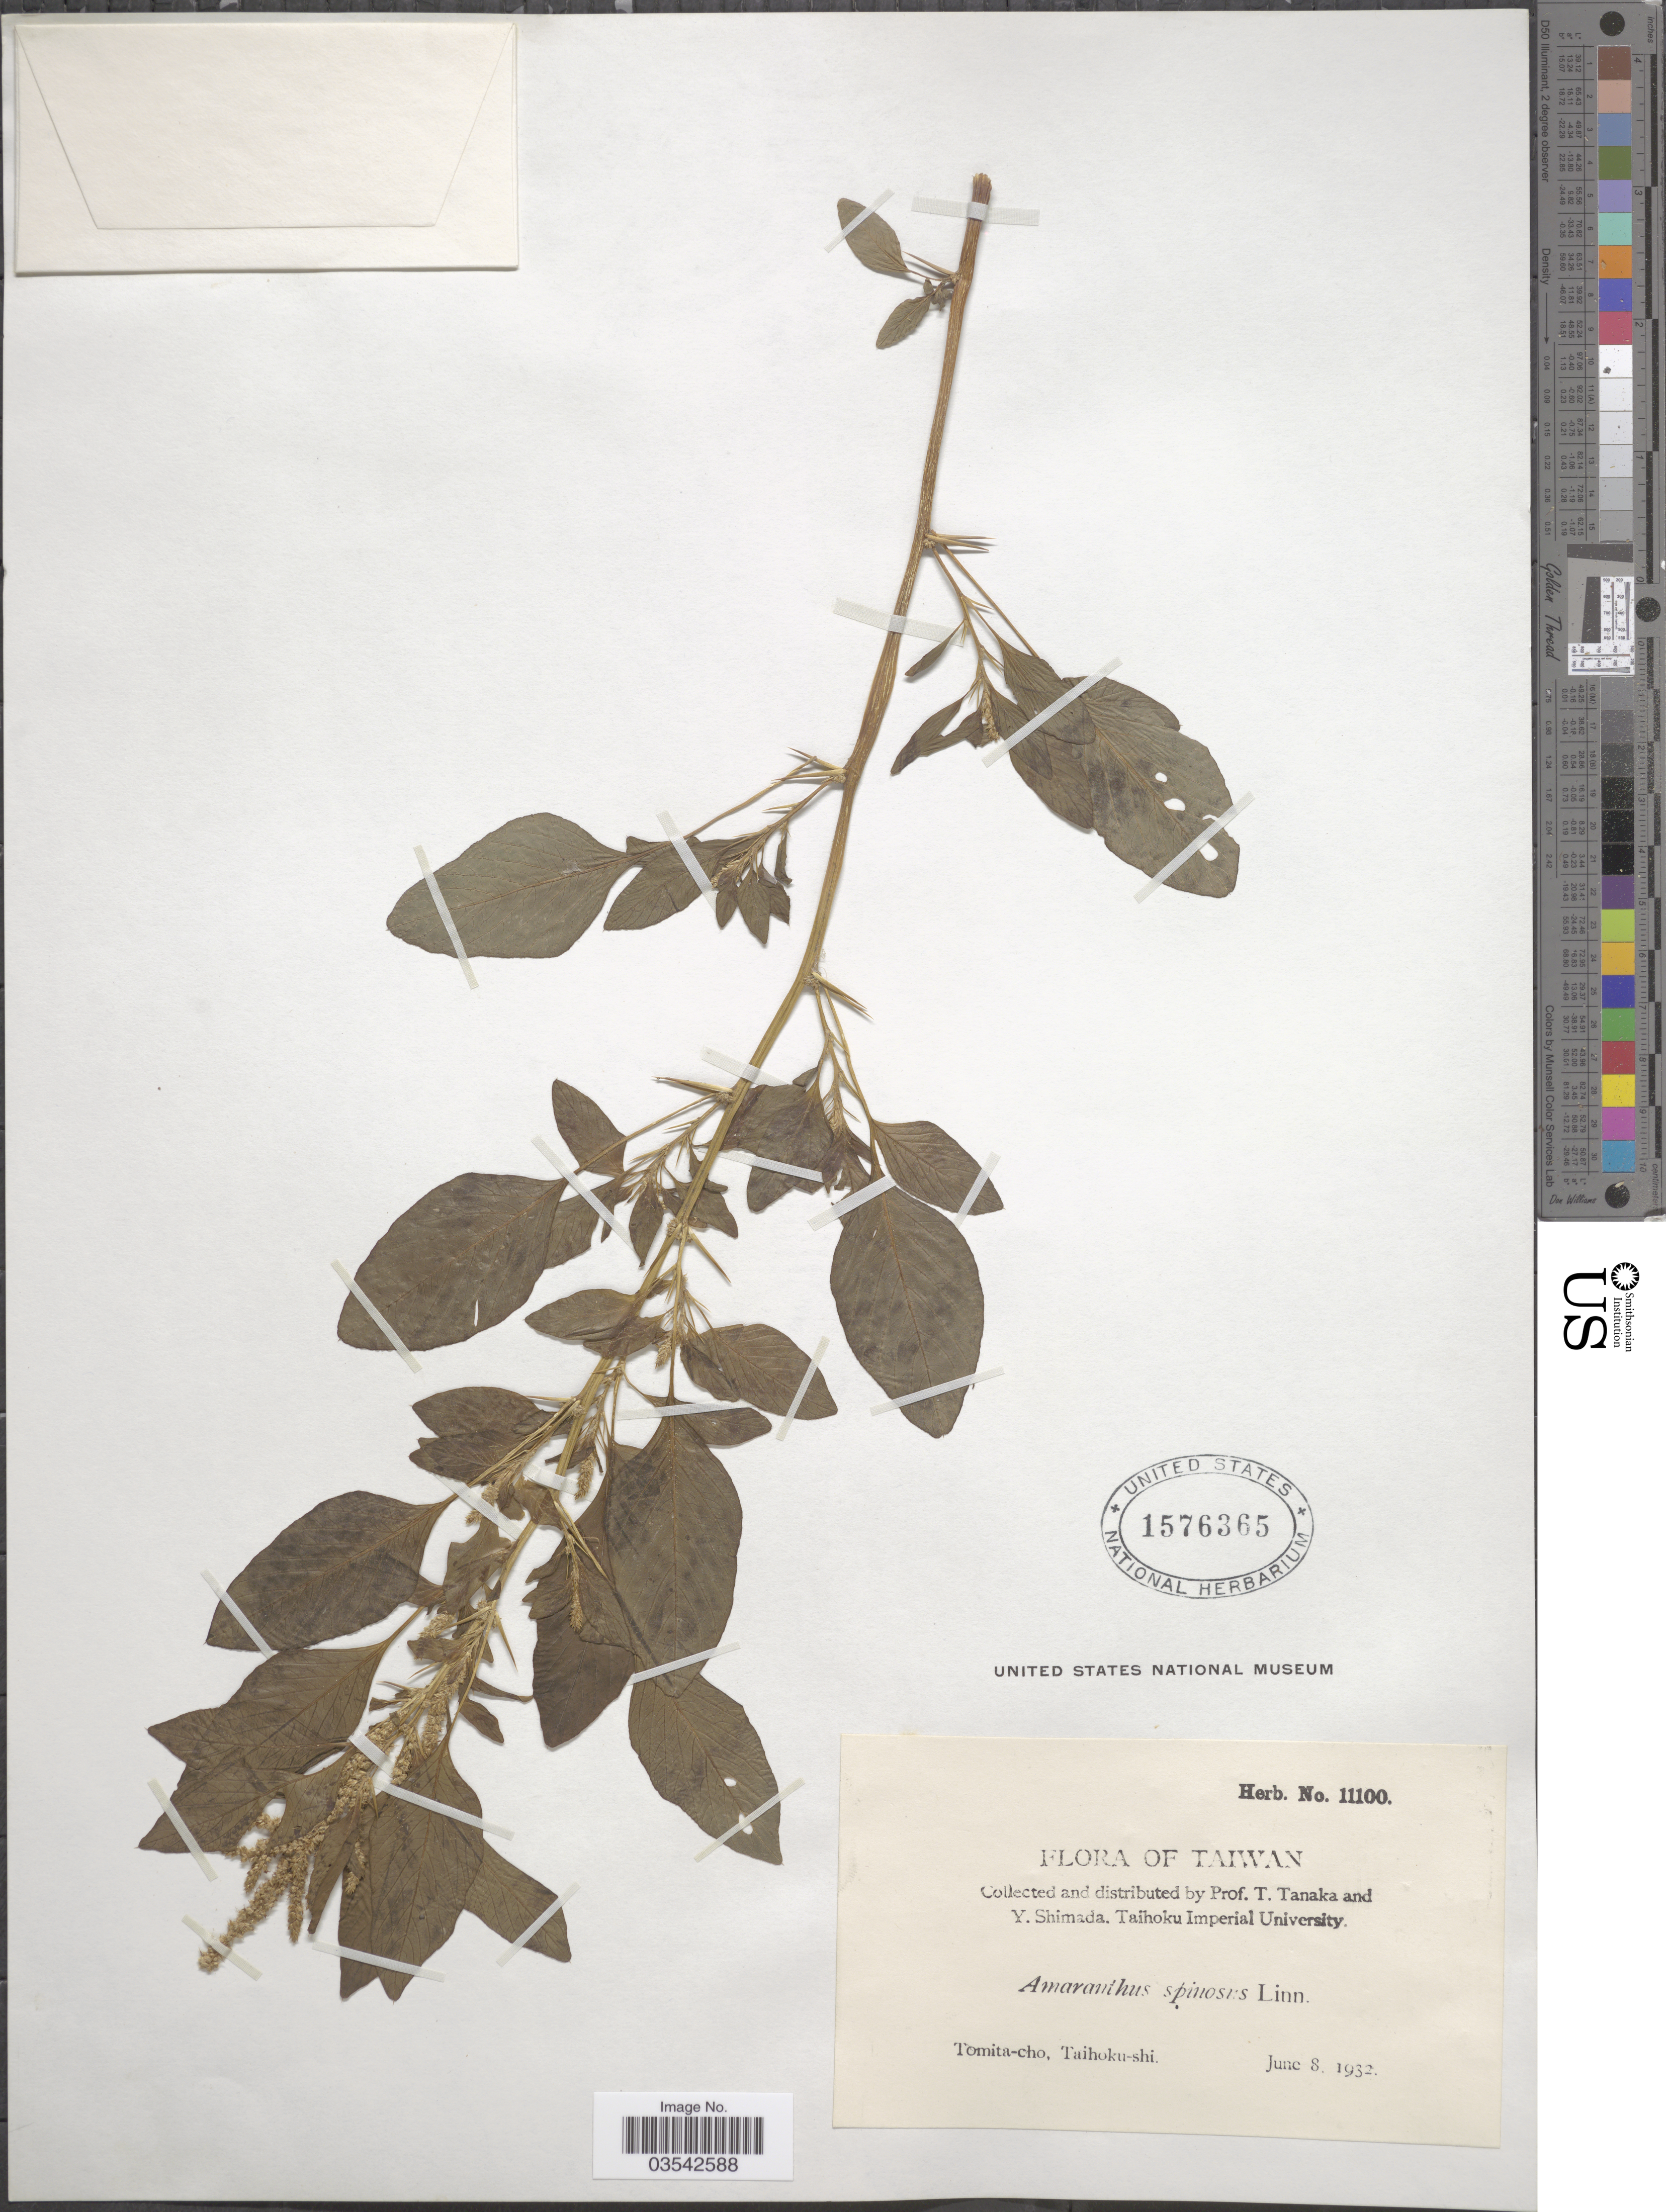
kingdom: Plantae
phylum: Tracheophyta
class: Magnoliopsida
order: Caryophyllales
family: Amaranthaceae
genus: Amaranthus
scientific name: Amaranthus spinosus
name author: L.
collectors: T. Tanaka & Y. Shimada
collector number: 11100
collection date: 1932-06-08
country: Taiwan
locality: Tomita-cho, Taihoku-shi.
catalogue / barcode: US 1576365